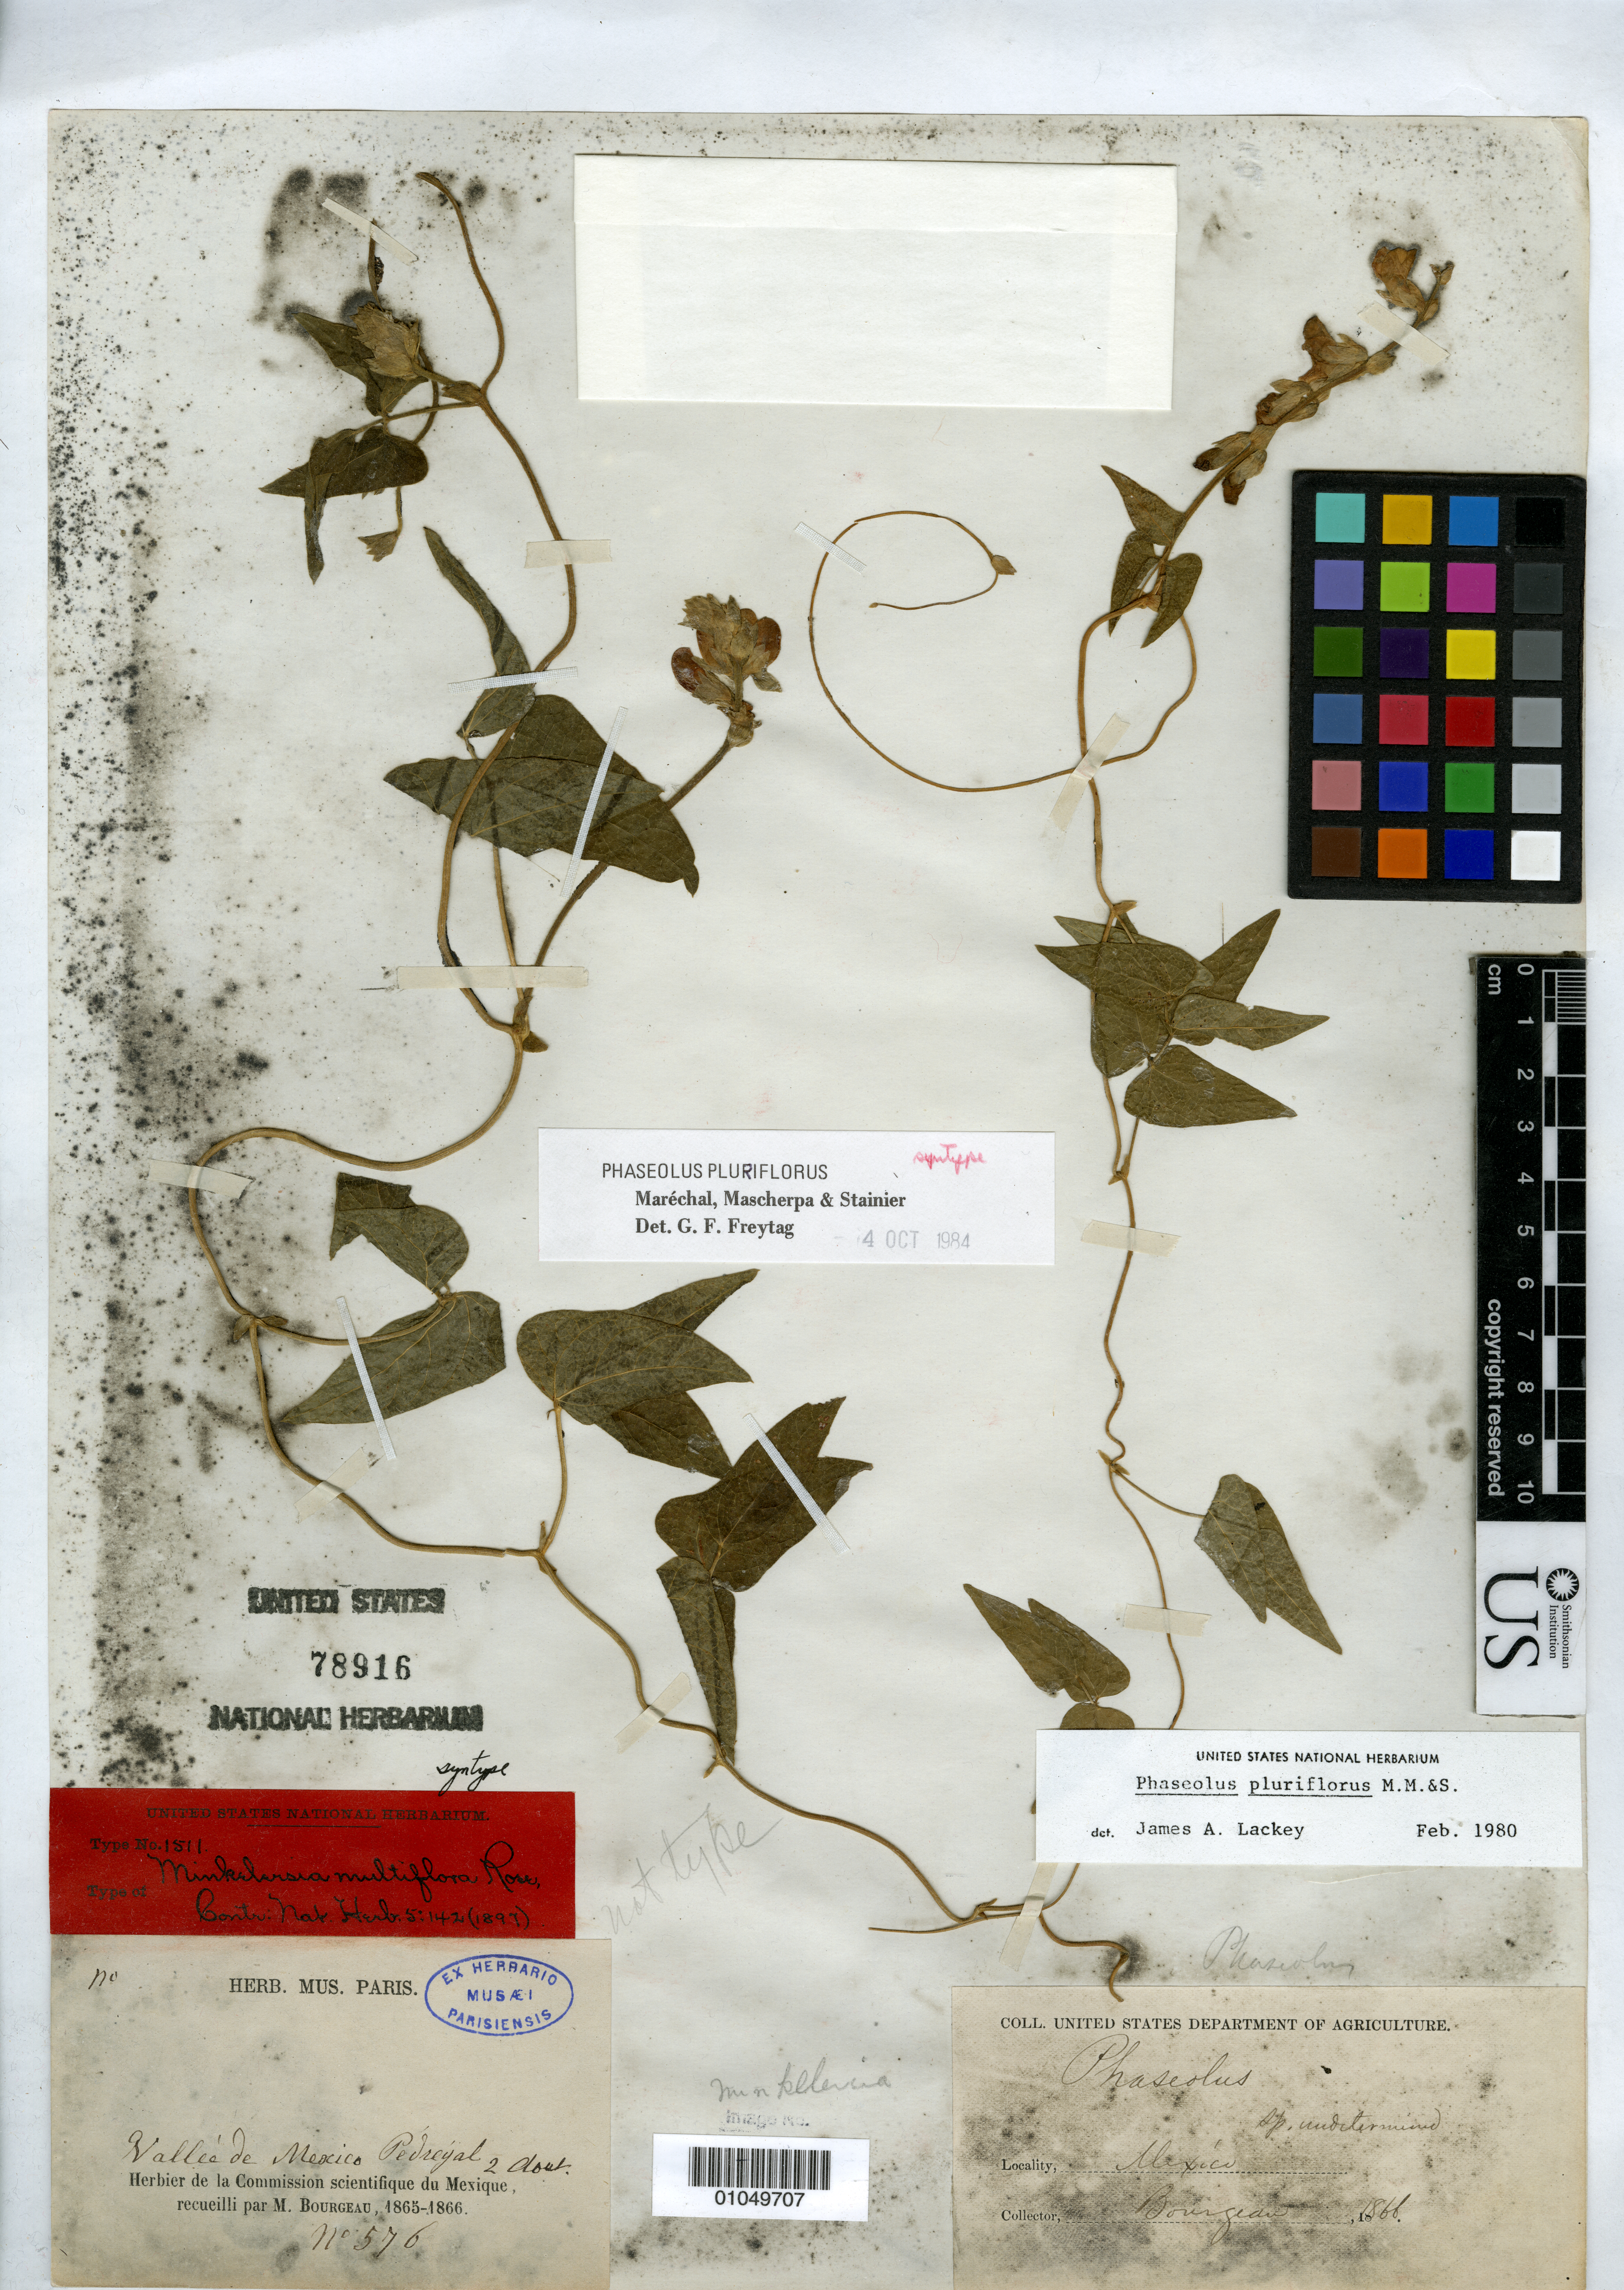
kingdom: Plantae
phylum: Tracheophyta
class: Magnoliopsida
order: Fabales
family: Fabaceae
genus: Minkelersia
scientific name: Minkelersia multiflora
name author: Rose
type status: Syntype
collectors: Bourgeau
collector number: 576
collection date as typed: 1866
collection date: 1866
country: Mexico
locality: Vallee de Mexico, Pedregal.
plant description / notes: Lectotype collection is Pringle 6471 as designated by Maréchal et al., Boissiera 28: 150 (1978) (first step only, 3 herbaria cited, and not US).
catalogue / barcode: US 78916